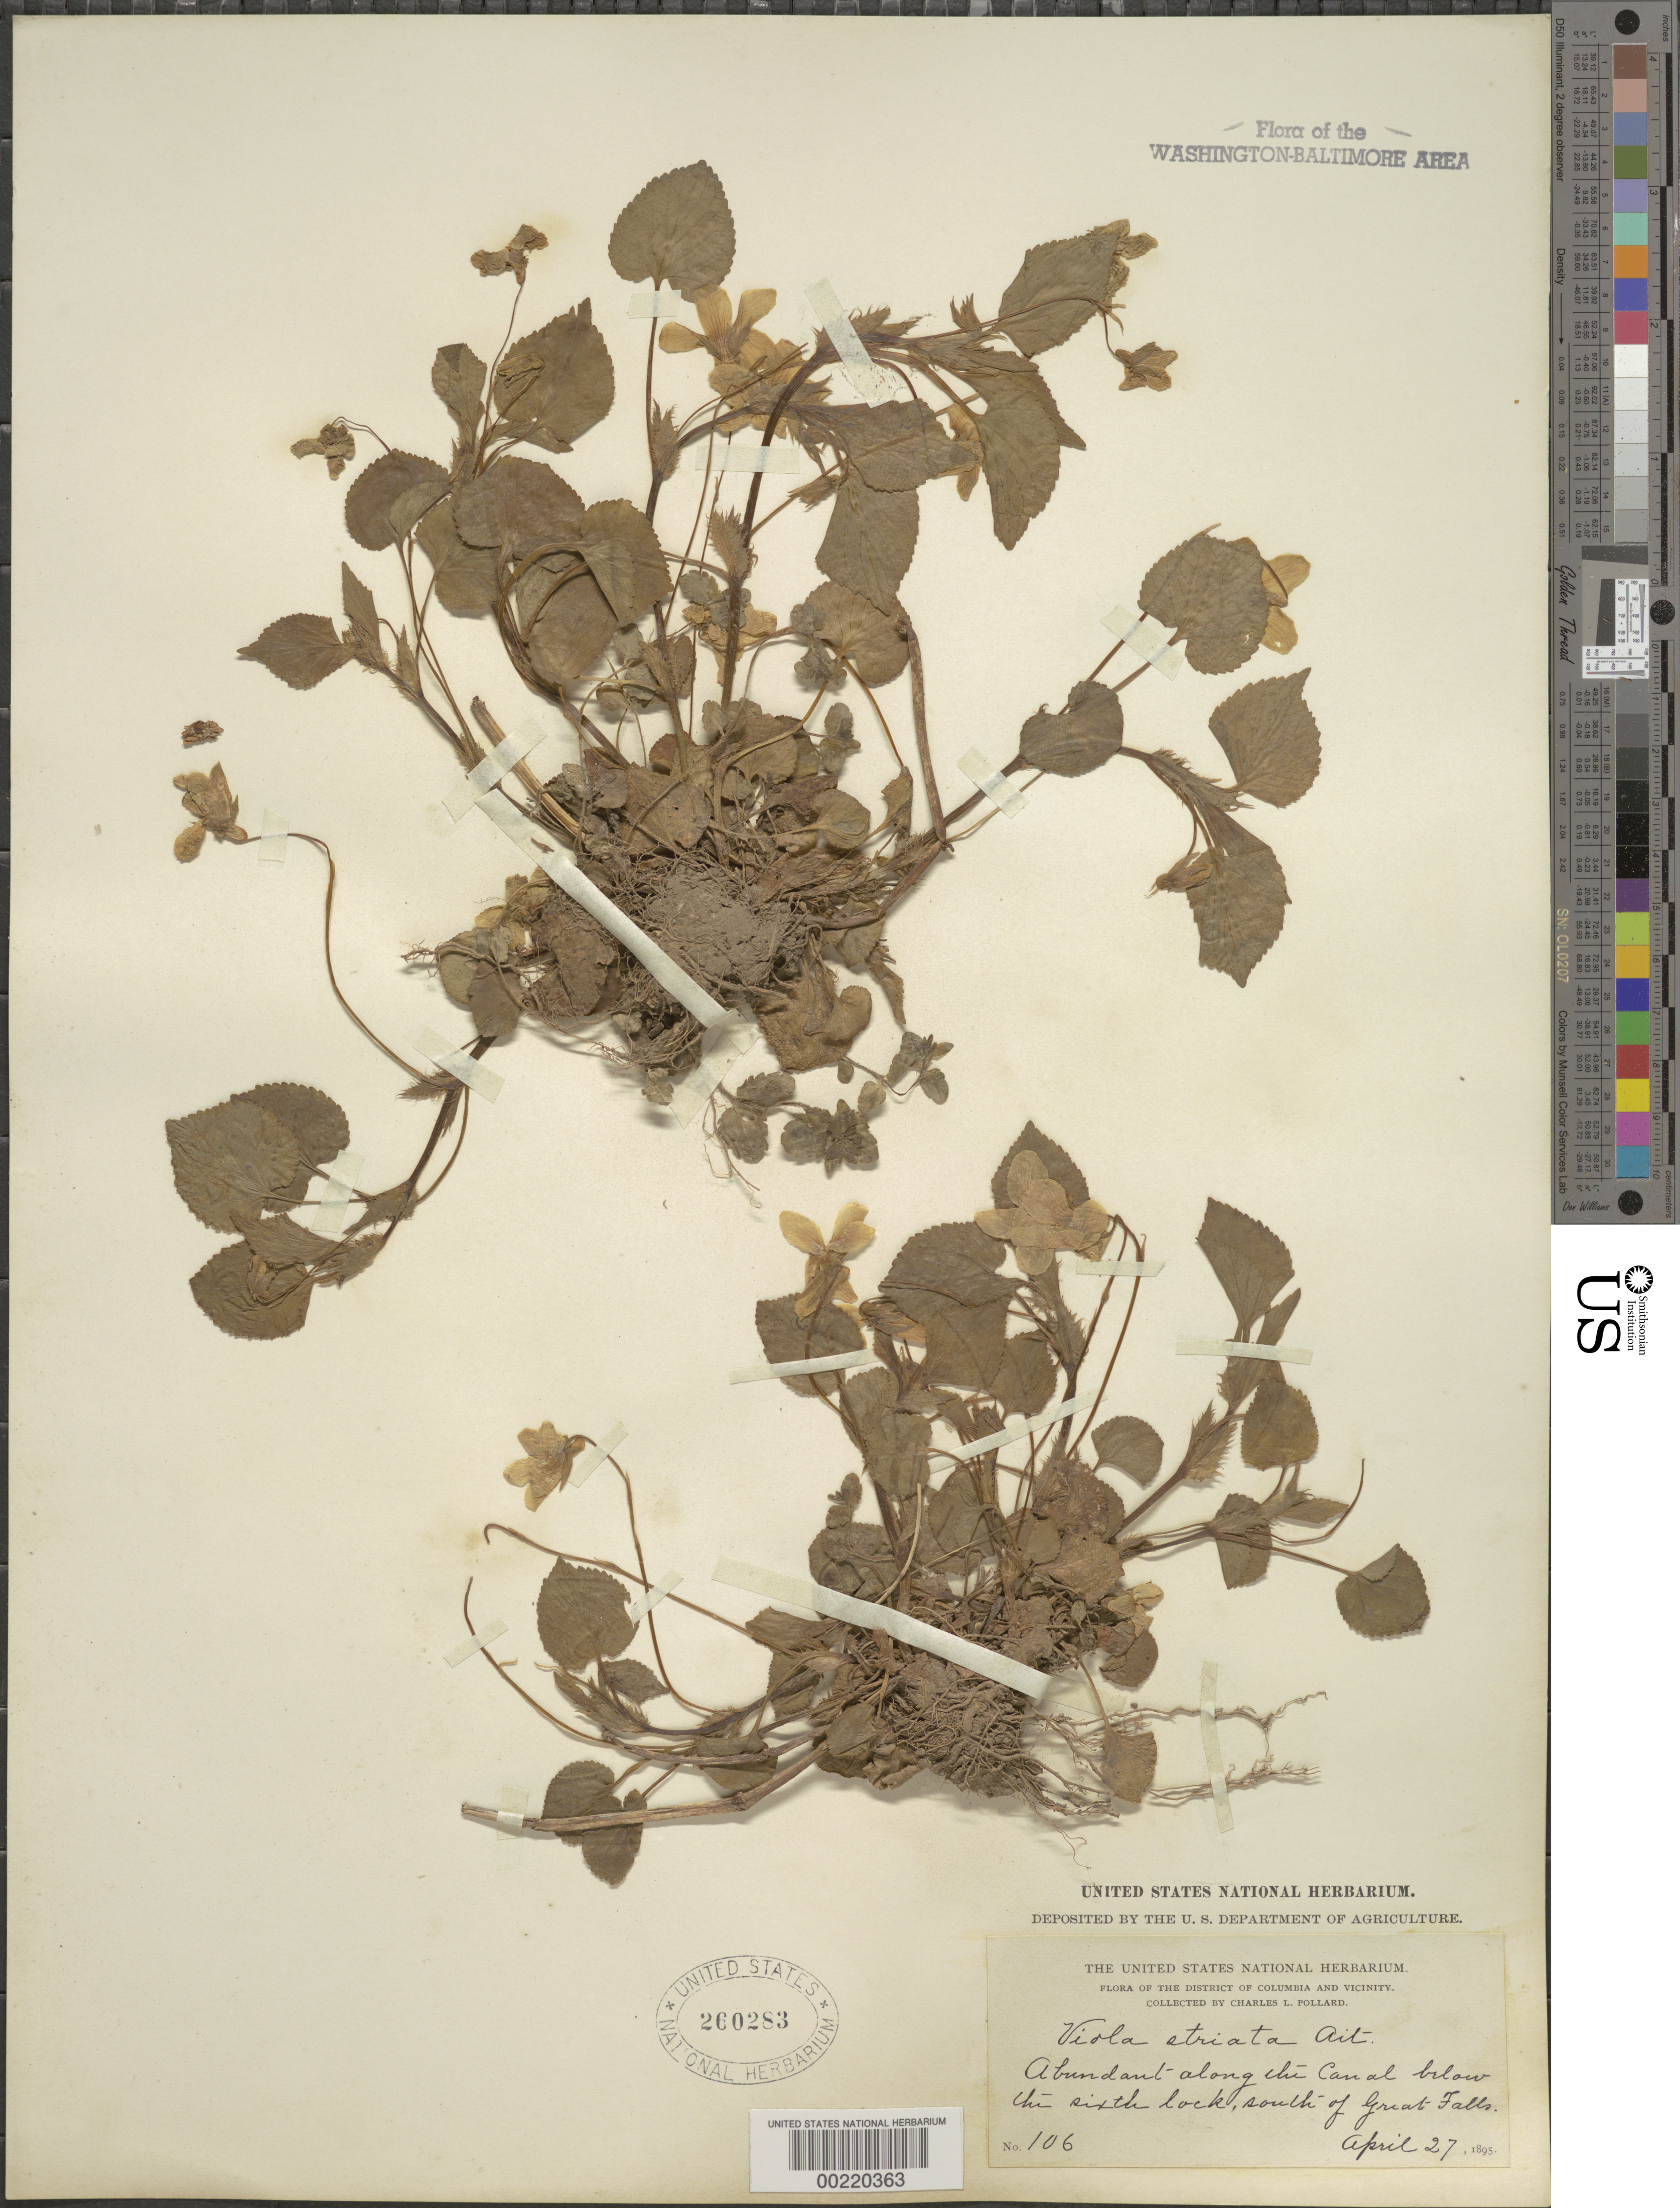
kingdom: Plantae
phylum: Tracheophyta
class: Magnoliopsida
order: Malpighiales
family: Violaceae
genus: Viola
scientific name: Viola striata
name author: Aiton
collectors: C. L. Pollard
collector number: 106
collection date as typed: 27 Apr 1895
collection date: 1895-04-27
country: United States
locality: Canal below Great Falls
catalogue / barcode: US 260283